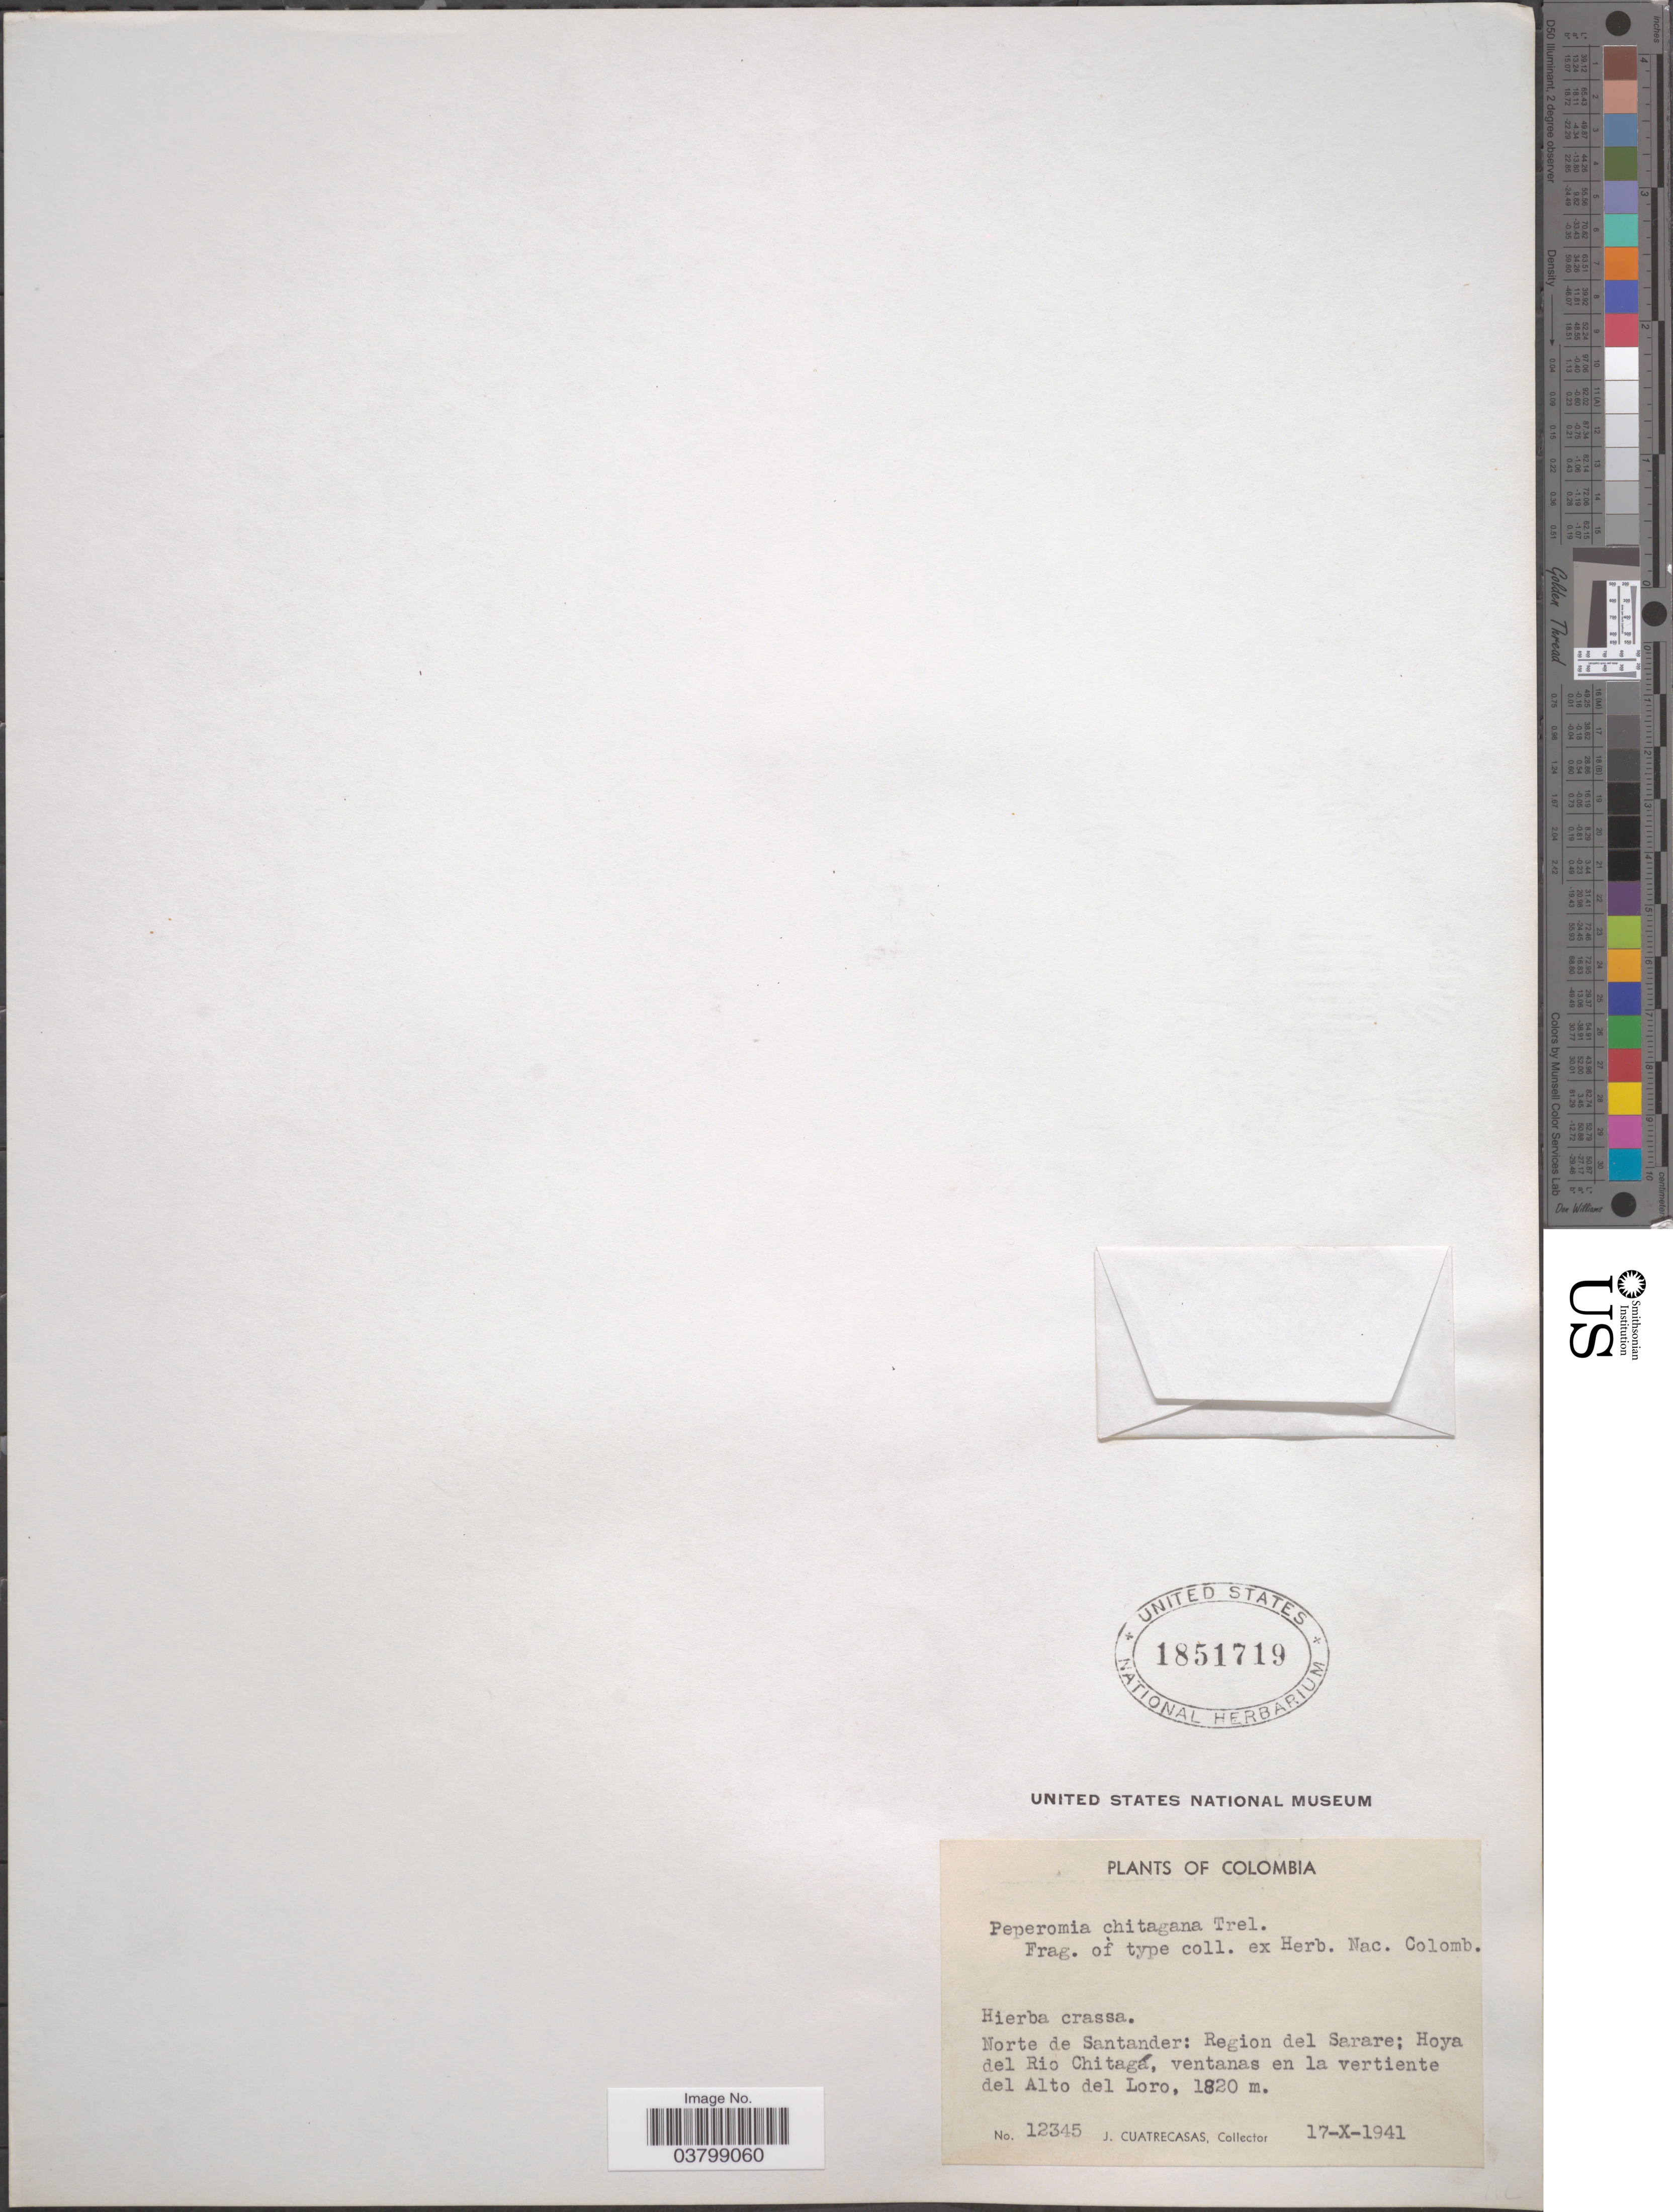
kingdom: Plantae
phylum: Tracheophyta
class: Magnoliopsida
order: Piperales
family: Piperaceae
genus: Peperomia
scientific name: Peperomia sp.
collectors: J. Cuatrecasas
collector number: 12345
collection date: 1941-10-17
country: Colombia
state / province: Norte de Santander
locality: Region del Sarare; Hoya del Rio Chitagá, vetanas en la vertiente del Alto del Loro.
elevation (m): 1820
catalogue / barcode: US 1851719